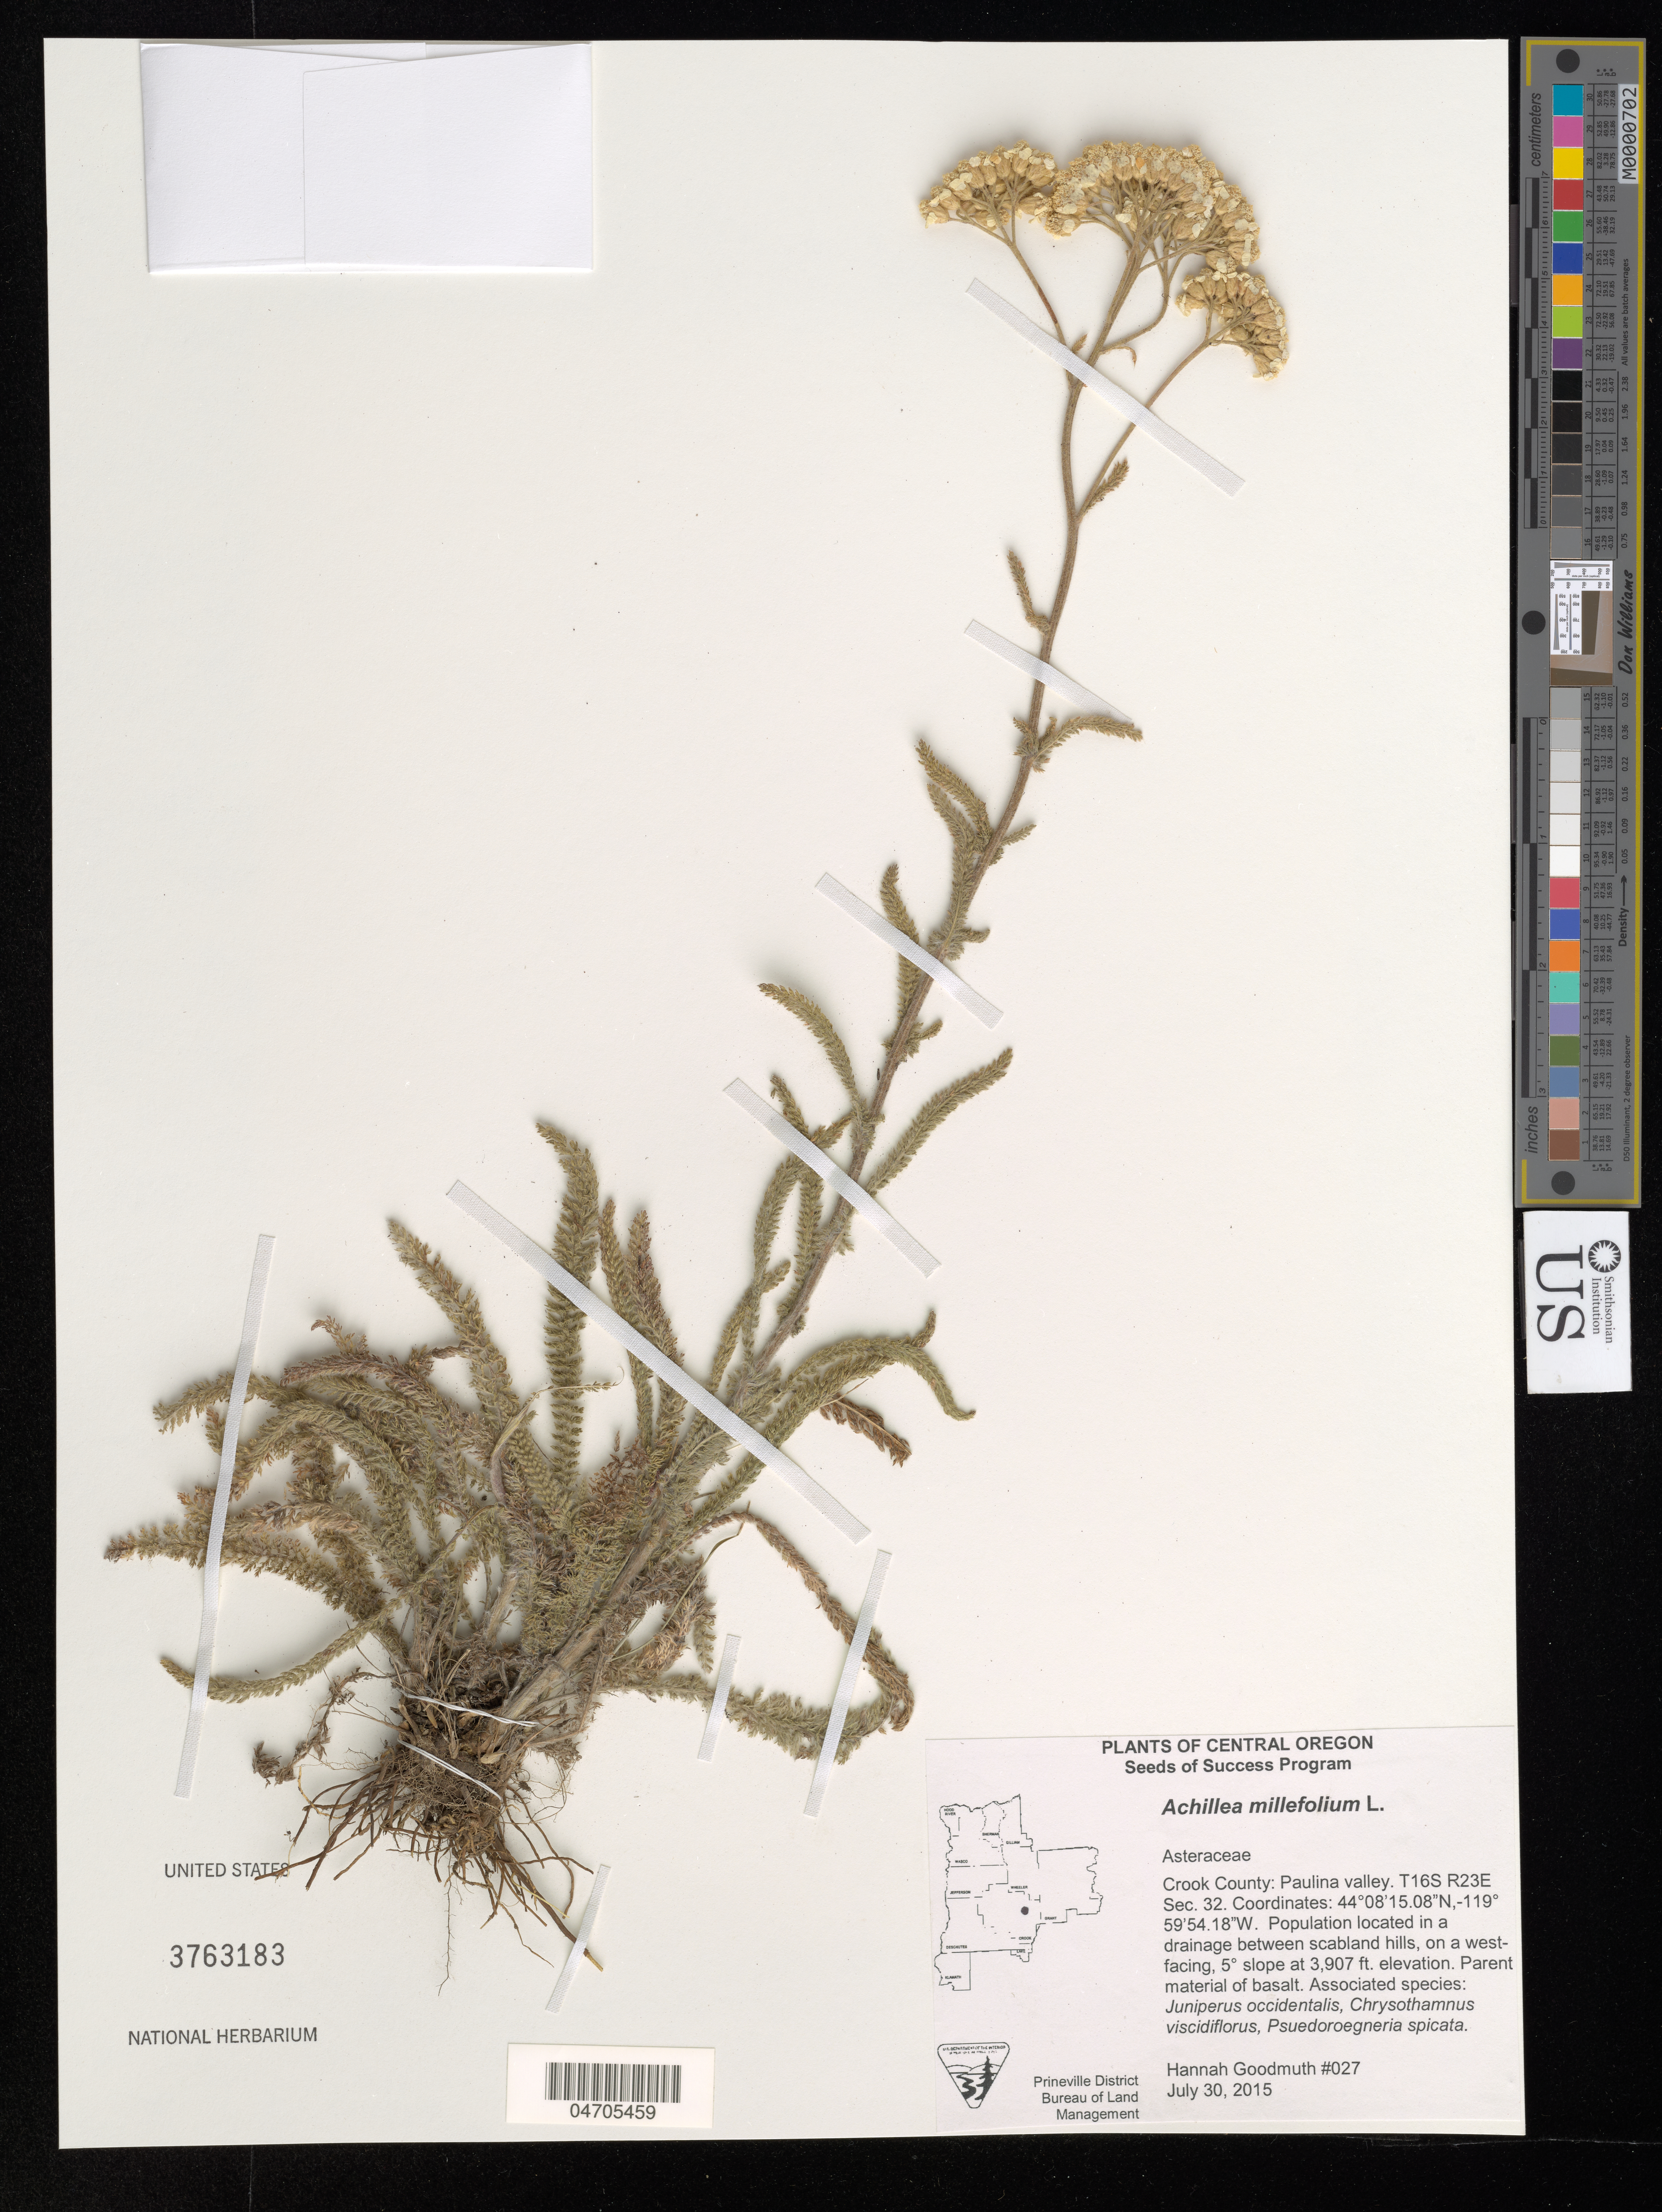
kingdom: Plantae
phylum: Tracheophyta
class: Magnoliopsida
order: Asterales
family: Asteraceae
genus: Achillea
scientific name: Achillea millefolium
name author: L.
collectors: H. Goodmuth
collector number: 027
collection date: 2015-07-30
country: United States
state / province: Oregon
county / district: Crook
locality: Central Oregon. Crook County: Paulina valley. T16S R23E Sec. 32.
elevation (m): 1191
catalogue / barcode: US 3763183